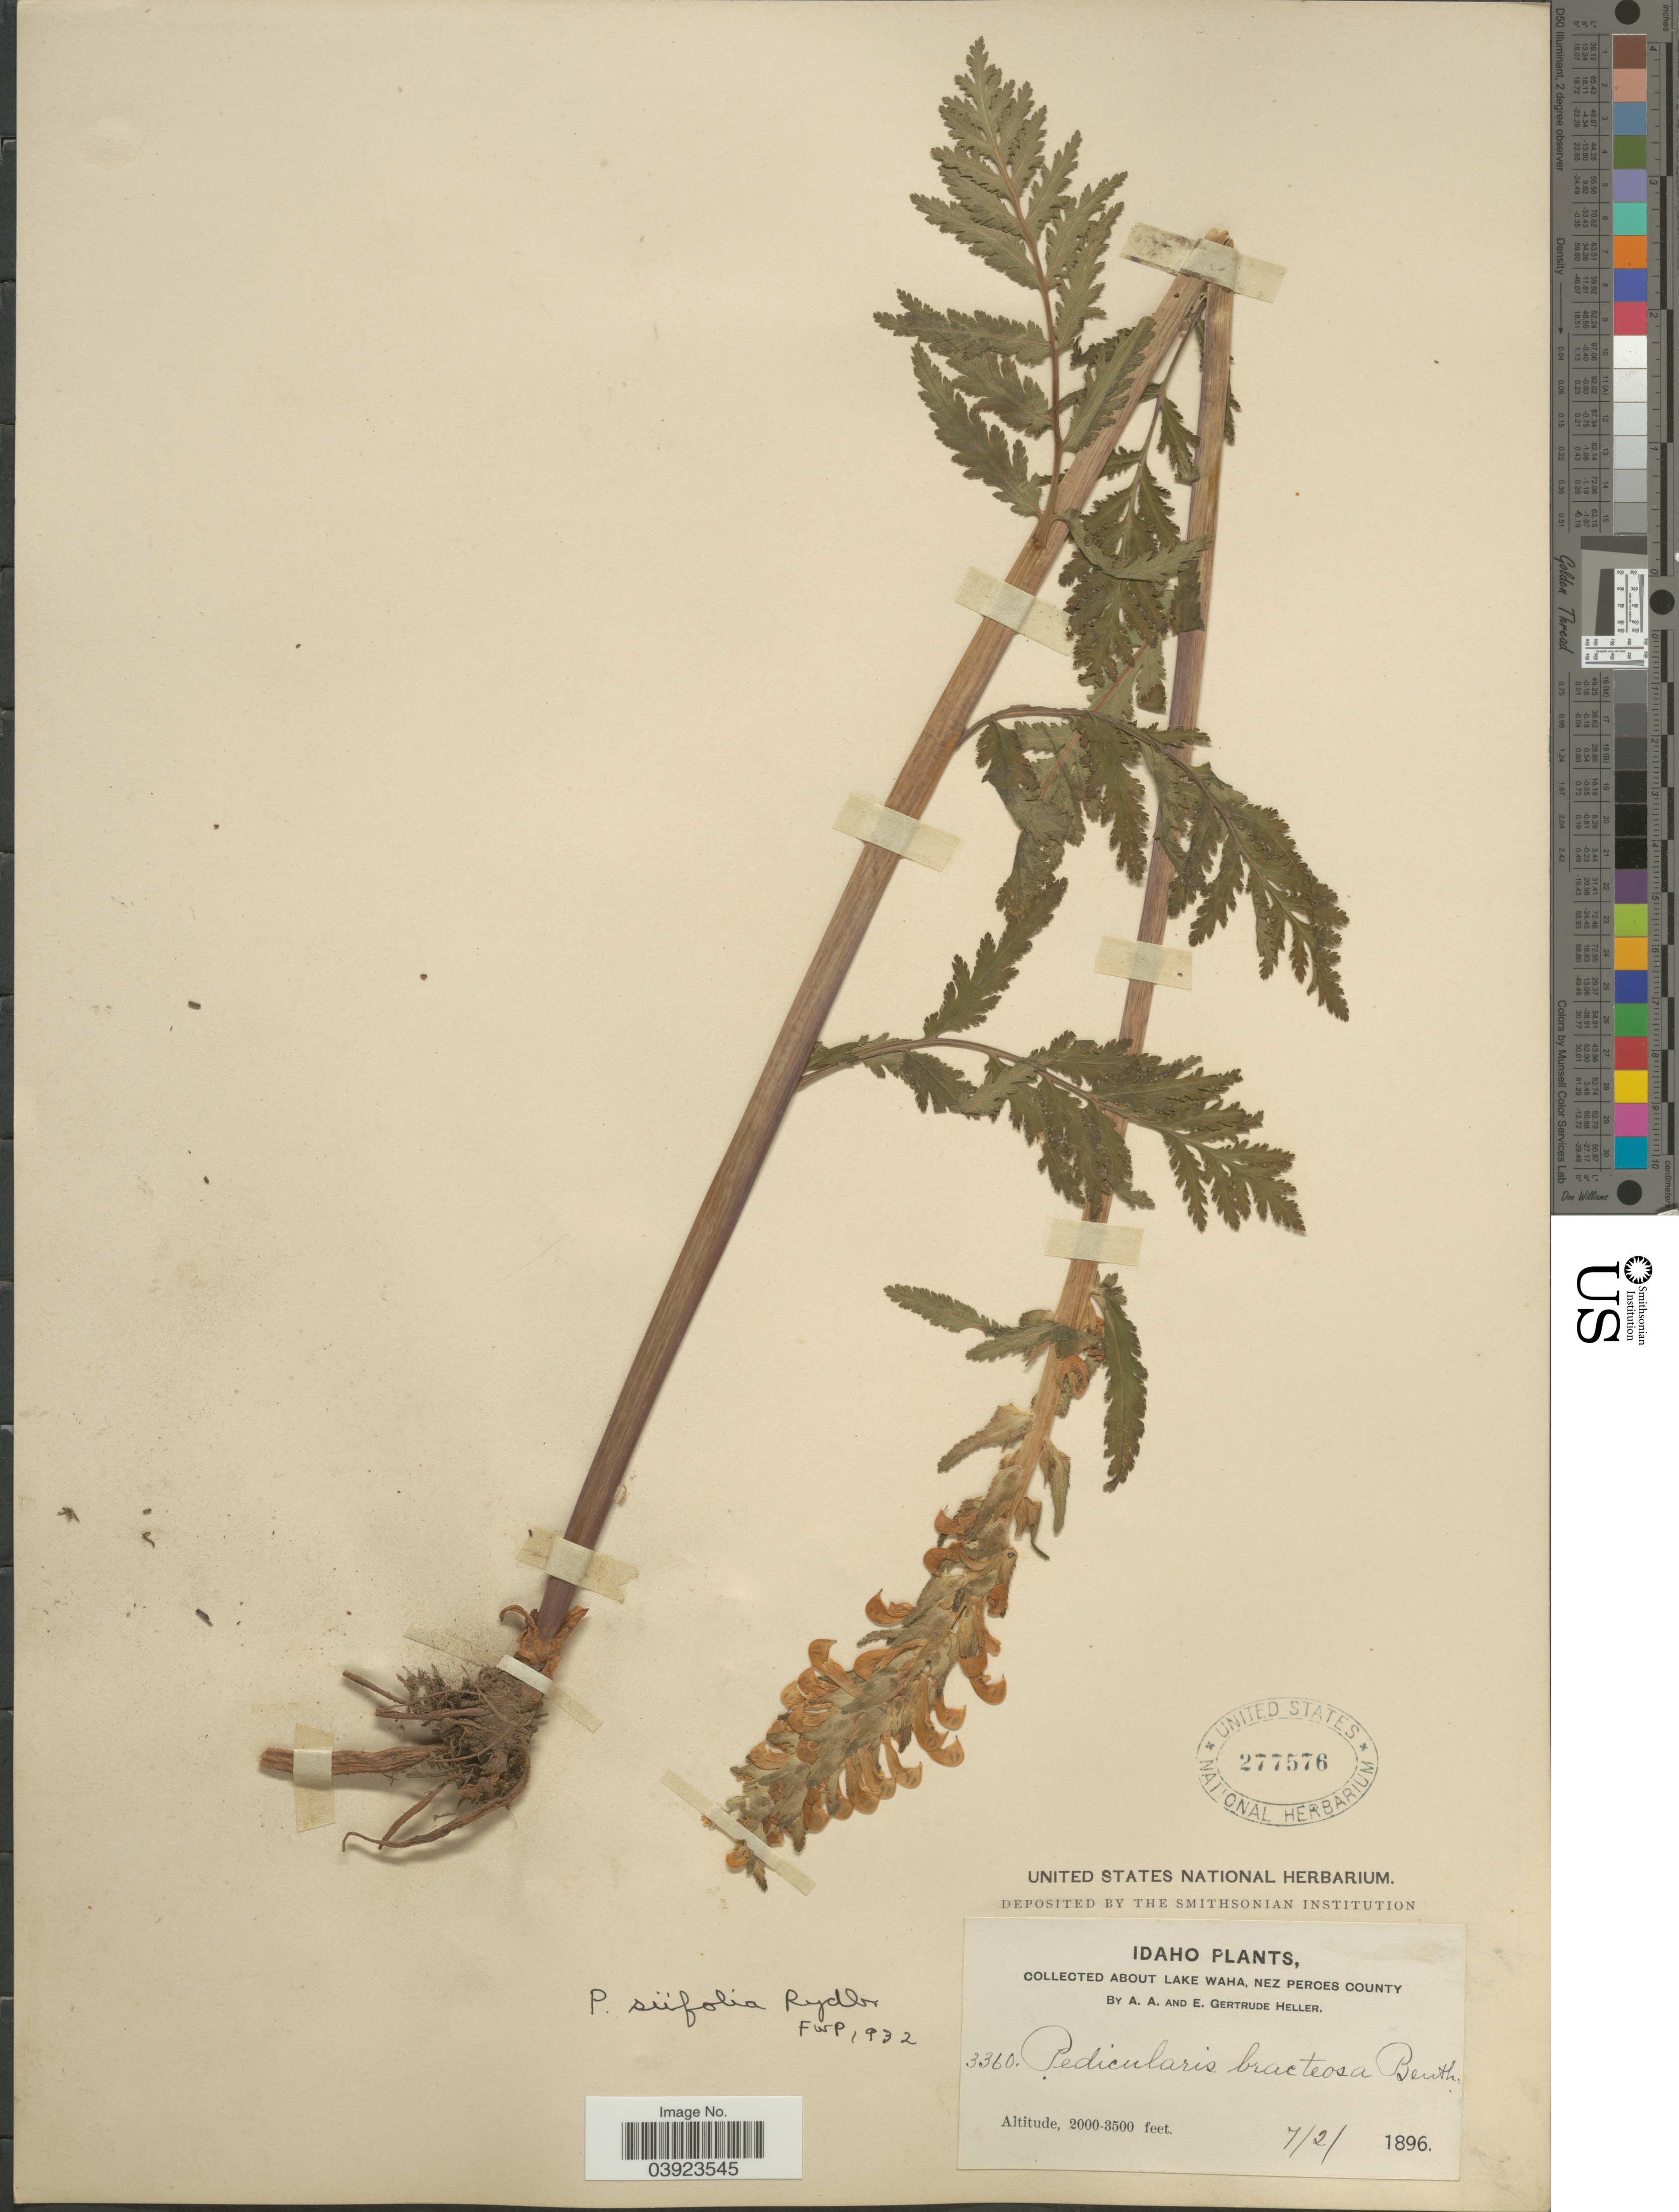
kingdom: Plantae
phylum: Tracheophyta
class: Magnoliopsida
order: Lamiales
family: Orobanchaceae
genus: Pedicularis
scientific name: Pedicularis siifolia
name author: Rydb.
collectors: A. A. Heller & E. G. Heller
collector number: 3360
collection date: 1896-07-02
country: United States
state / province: Idaho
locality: About Lake Waha, Nez Perces County.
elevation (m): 610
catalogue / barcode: US 277576